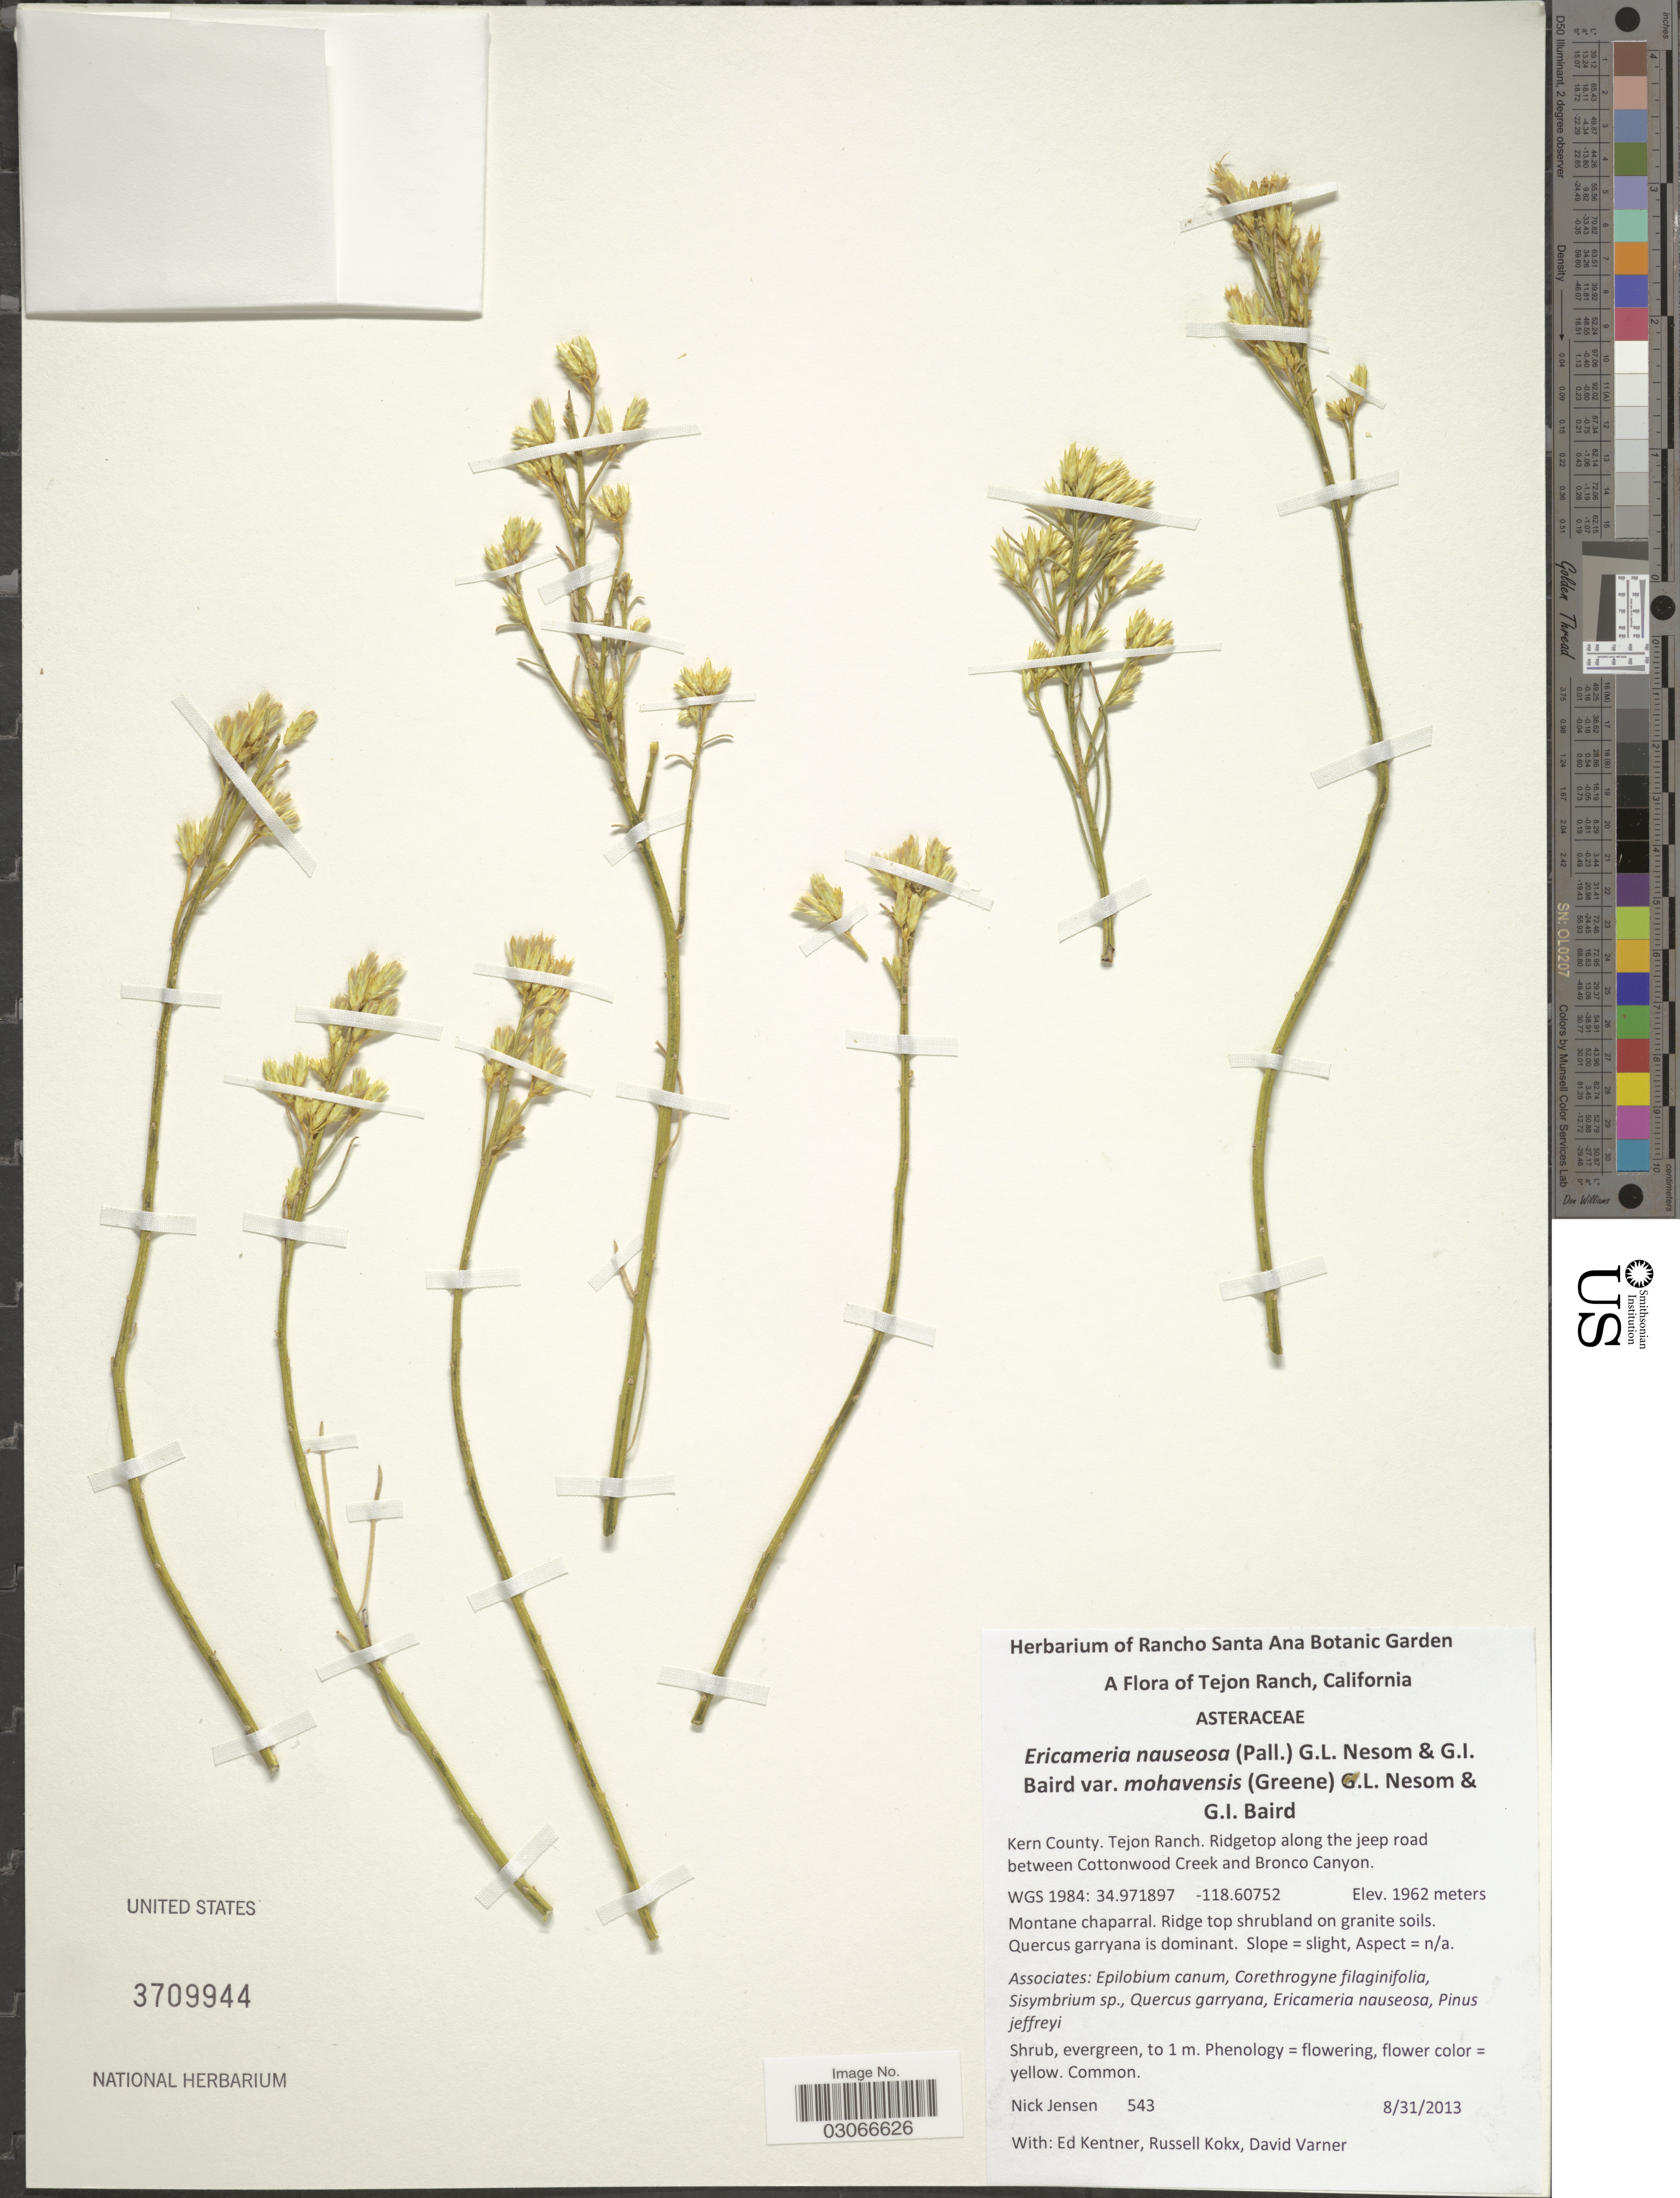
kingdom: Plantae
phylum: Tracheophyta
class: Magnoliopsida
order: Asterales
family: Asteraceae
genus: Ericameria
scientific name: Ericameria nauseosa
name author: (Pall. ex Pursh) G.L. Nesom & G.I. Baird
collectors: N. Jensen, E. Kentner, R. Kokx & D. Varner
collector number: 543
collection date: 2013-08-31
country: United States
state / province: California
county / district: Kern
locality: Tejon Ranch. Kern County. Ridgetop along the jeep road between Cottonwood Creek and Bronco Canyon.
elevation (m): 1962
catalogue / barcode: US 3709944